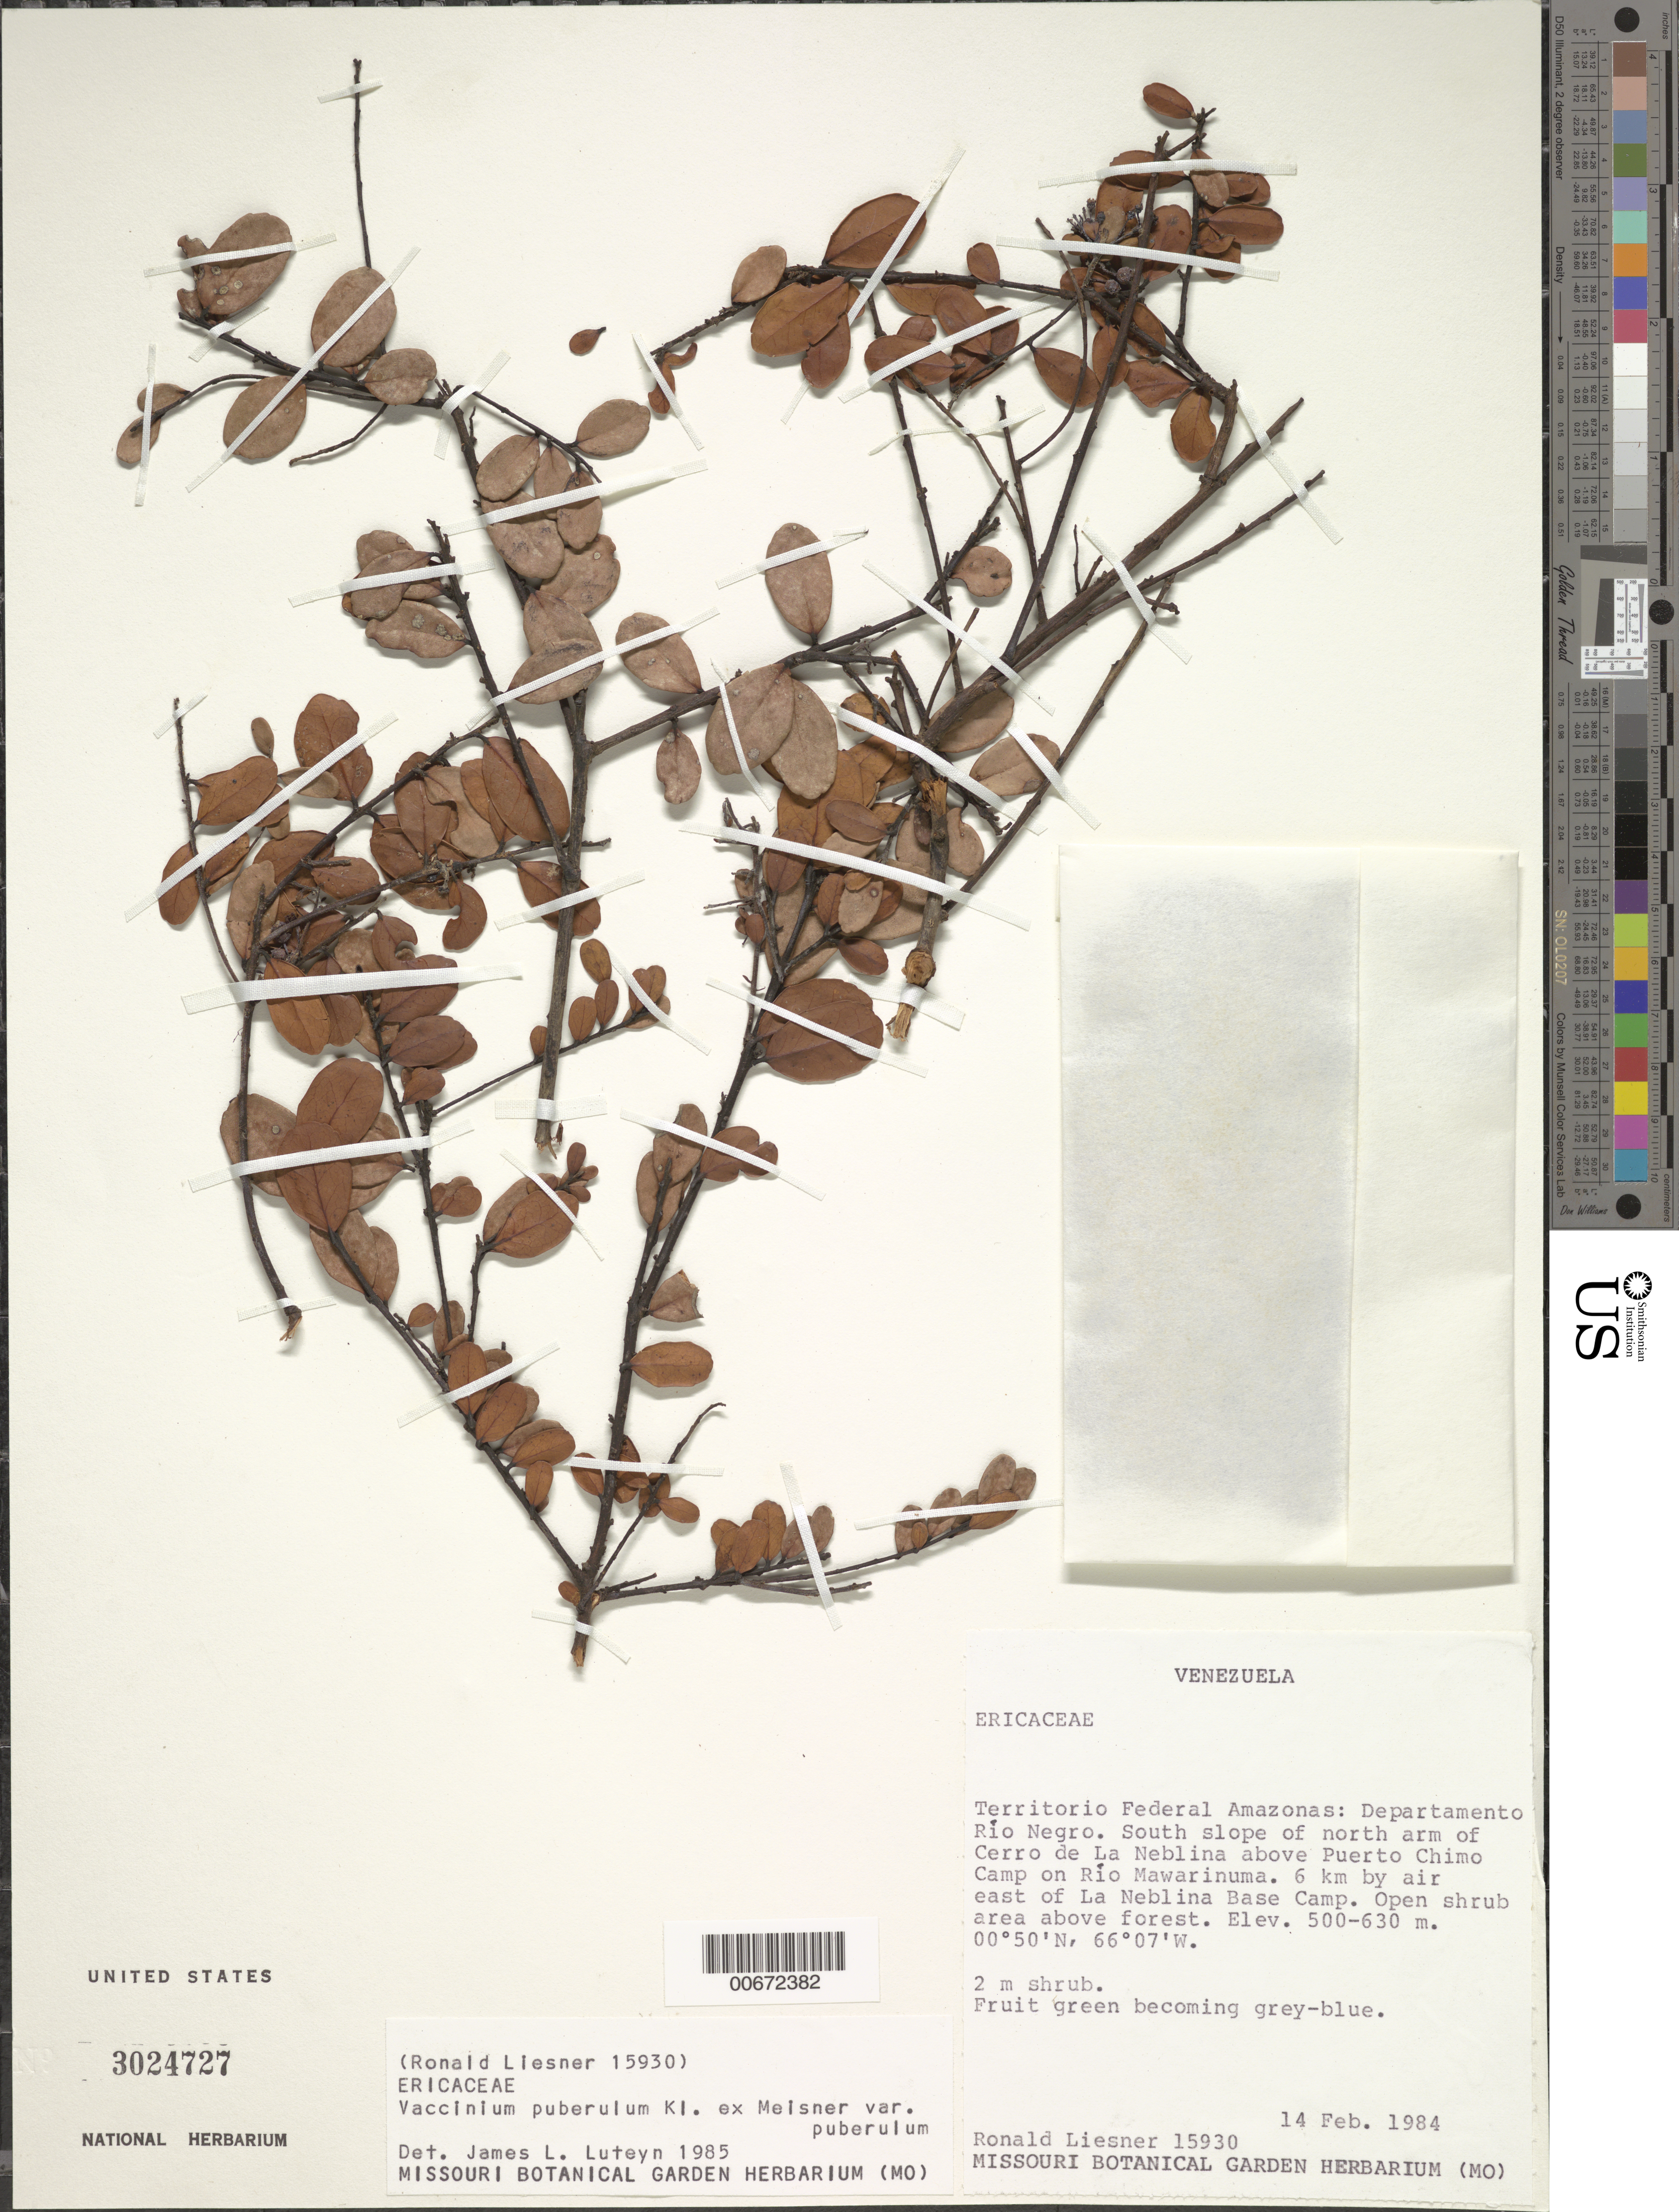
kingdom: Plantae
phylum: Tracheophyta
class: Magnoliopsida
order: Ericales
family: Ericaceae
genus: Vaccinium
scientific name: Vaccinium puberulum var. puberulum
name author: Klotzsch ex Meisn.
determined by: Luteyn, J. L.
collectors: R. L. Liesner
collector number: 15930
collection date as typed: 14-Feb-84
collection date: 1984-02-14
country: Venezuela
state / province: Amazonas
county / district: Río Negro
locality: Cerro de La Neblina, N arm, above Puerto Chimo Camp on Río Mawarinuma; 6 km by air E of La Neblina Base Camp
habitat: Open shrub area above forest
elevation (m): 500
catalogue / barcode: US 3024727